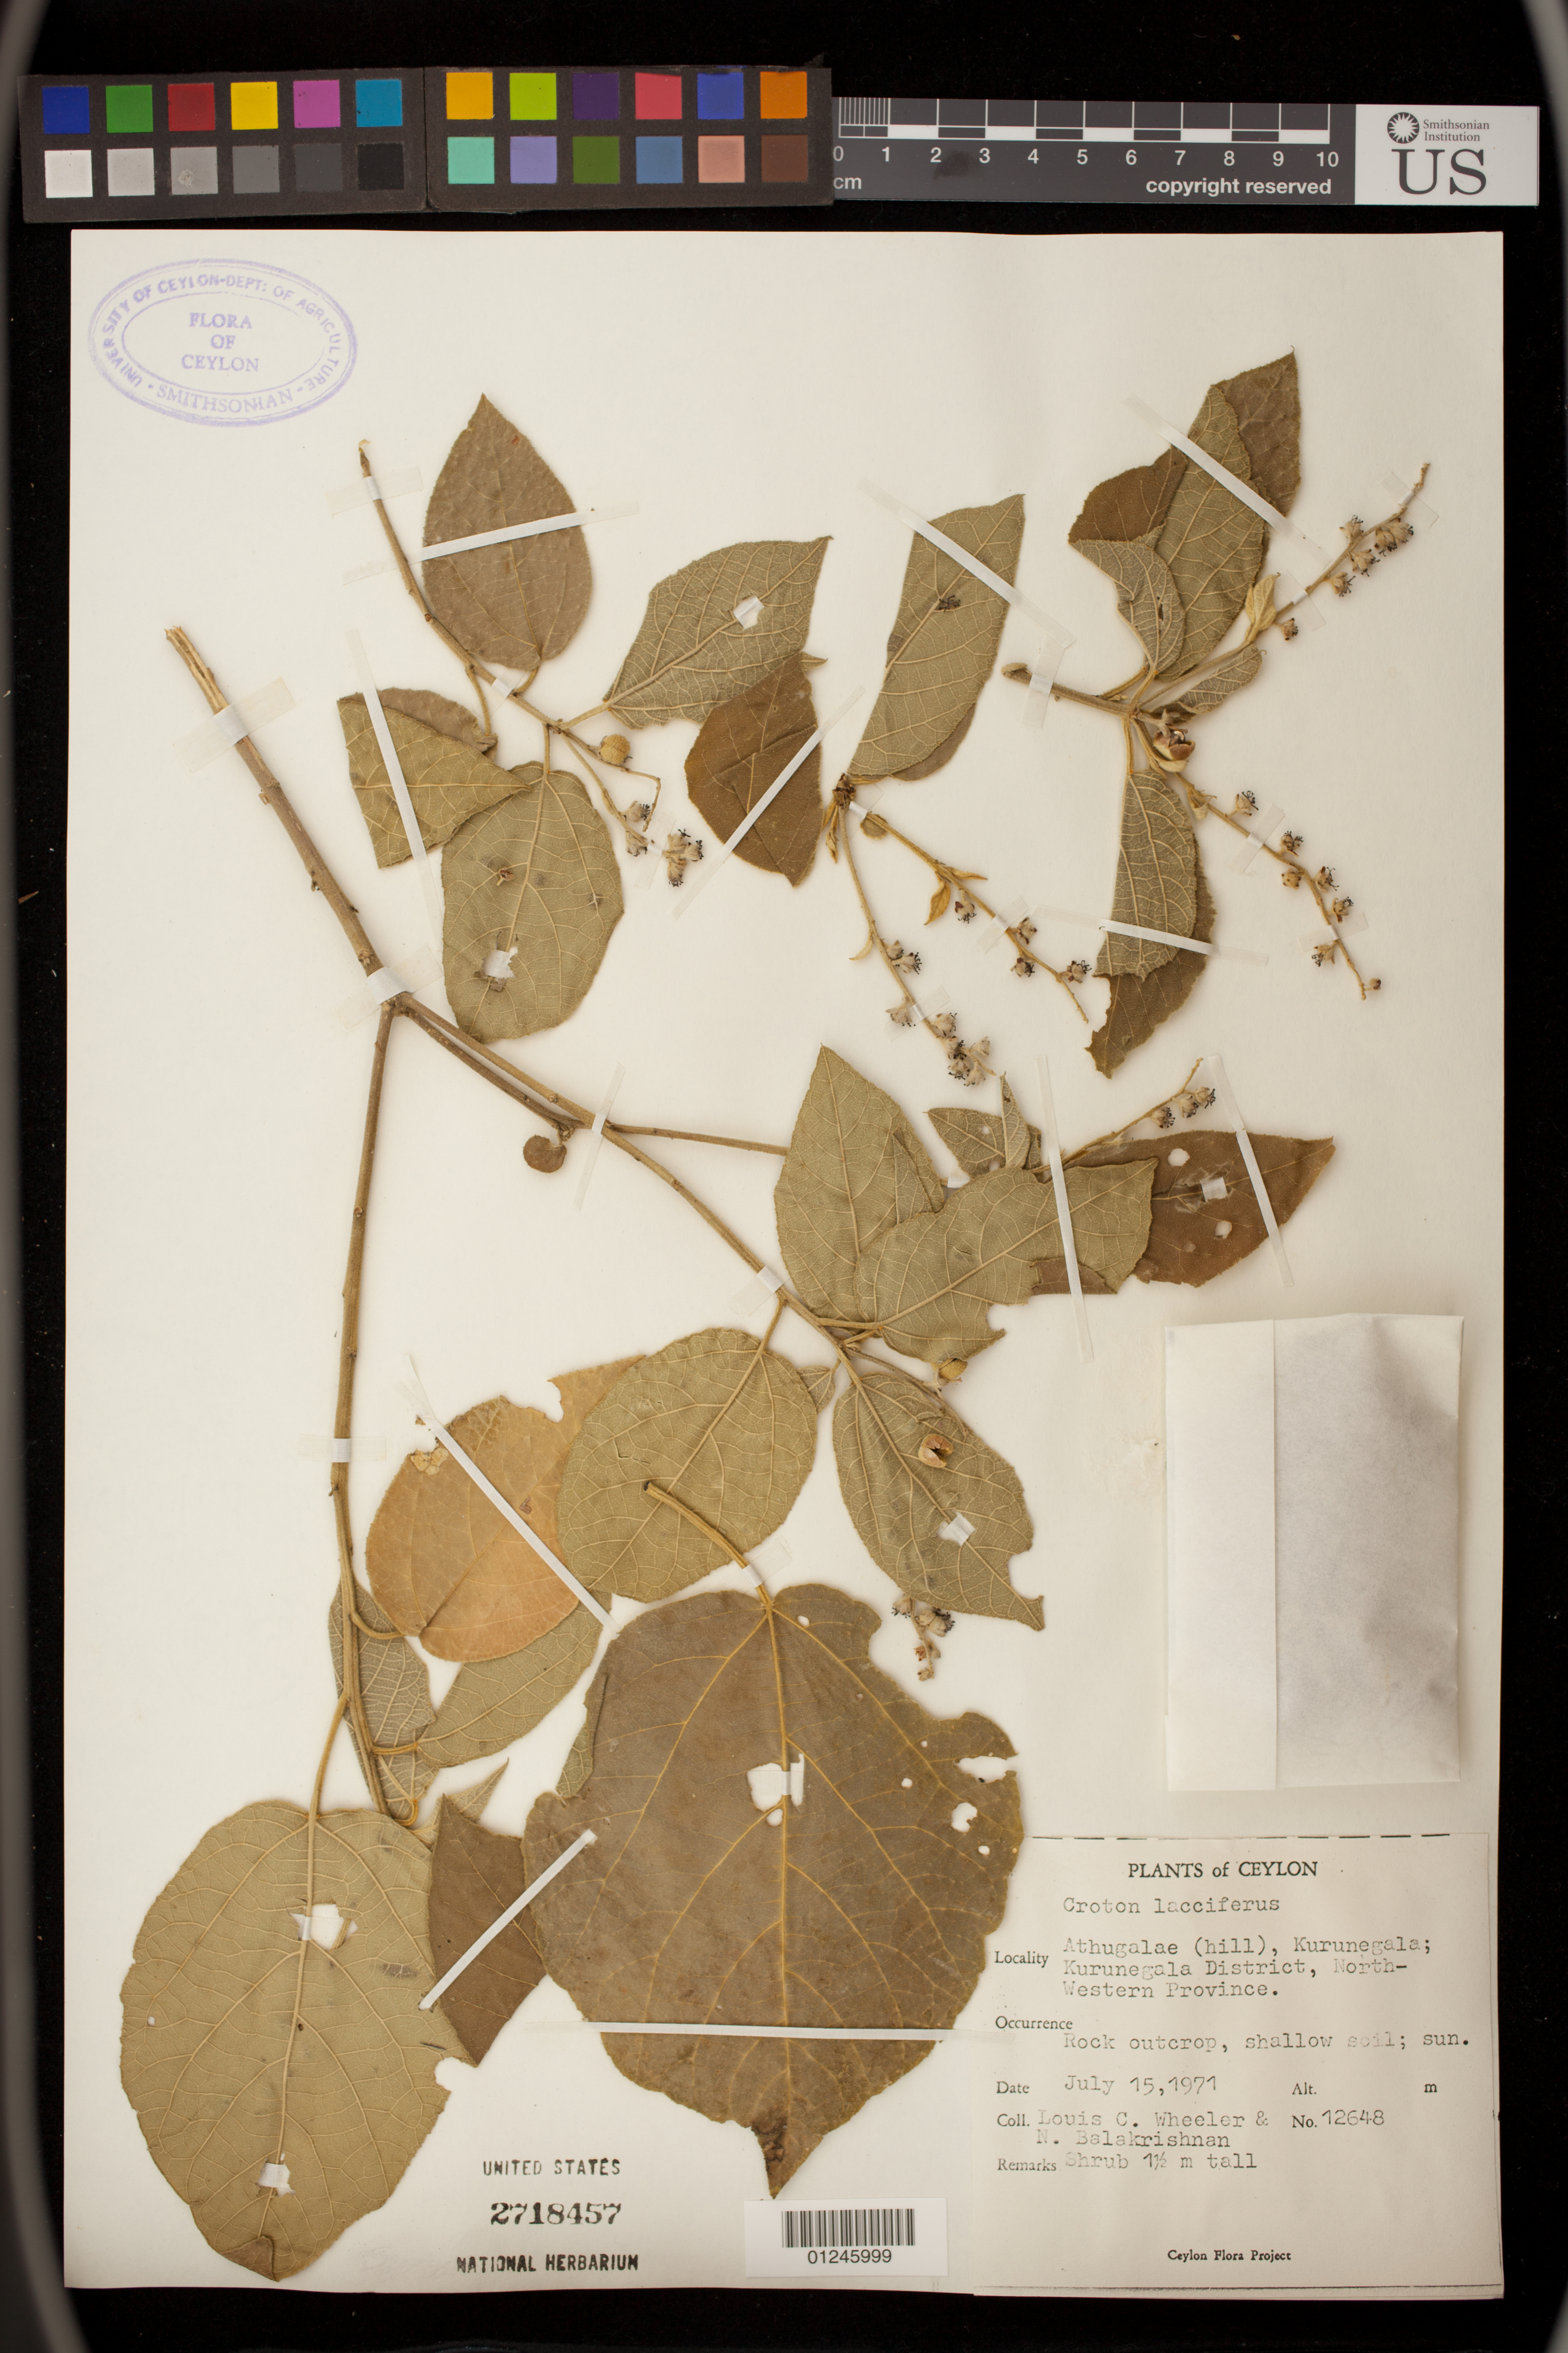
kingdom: Plantae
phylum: Tracheophyta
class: Magnoliopsida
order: Malpighiales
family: Euphorbiaceae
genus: Croton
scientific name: Croton lacciferus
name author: Blanco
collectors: L. C. Wheeler & N. Balakrishnan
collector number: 12648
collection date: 1971-07-15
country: Sri Lanka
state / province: North Western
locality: Athugalae (hill), Kurunegala; Kurunegala District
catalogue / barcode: US 2718457